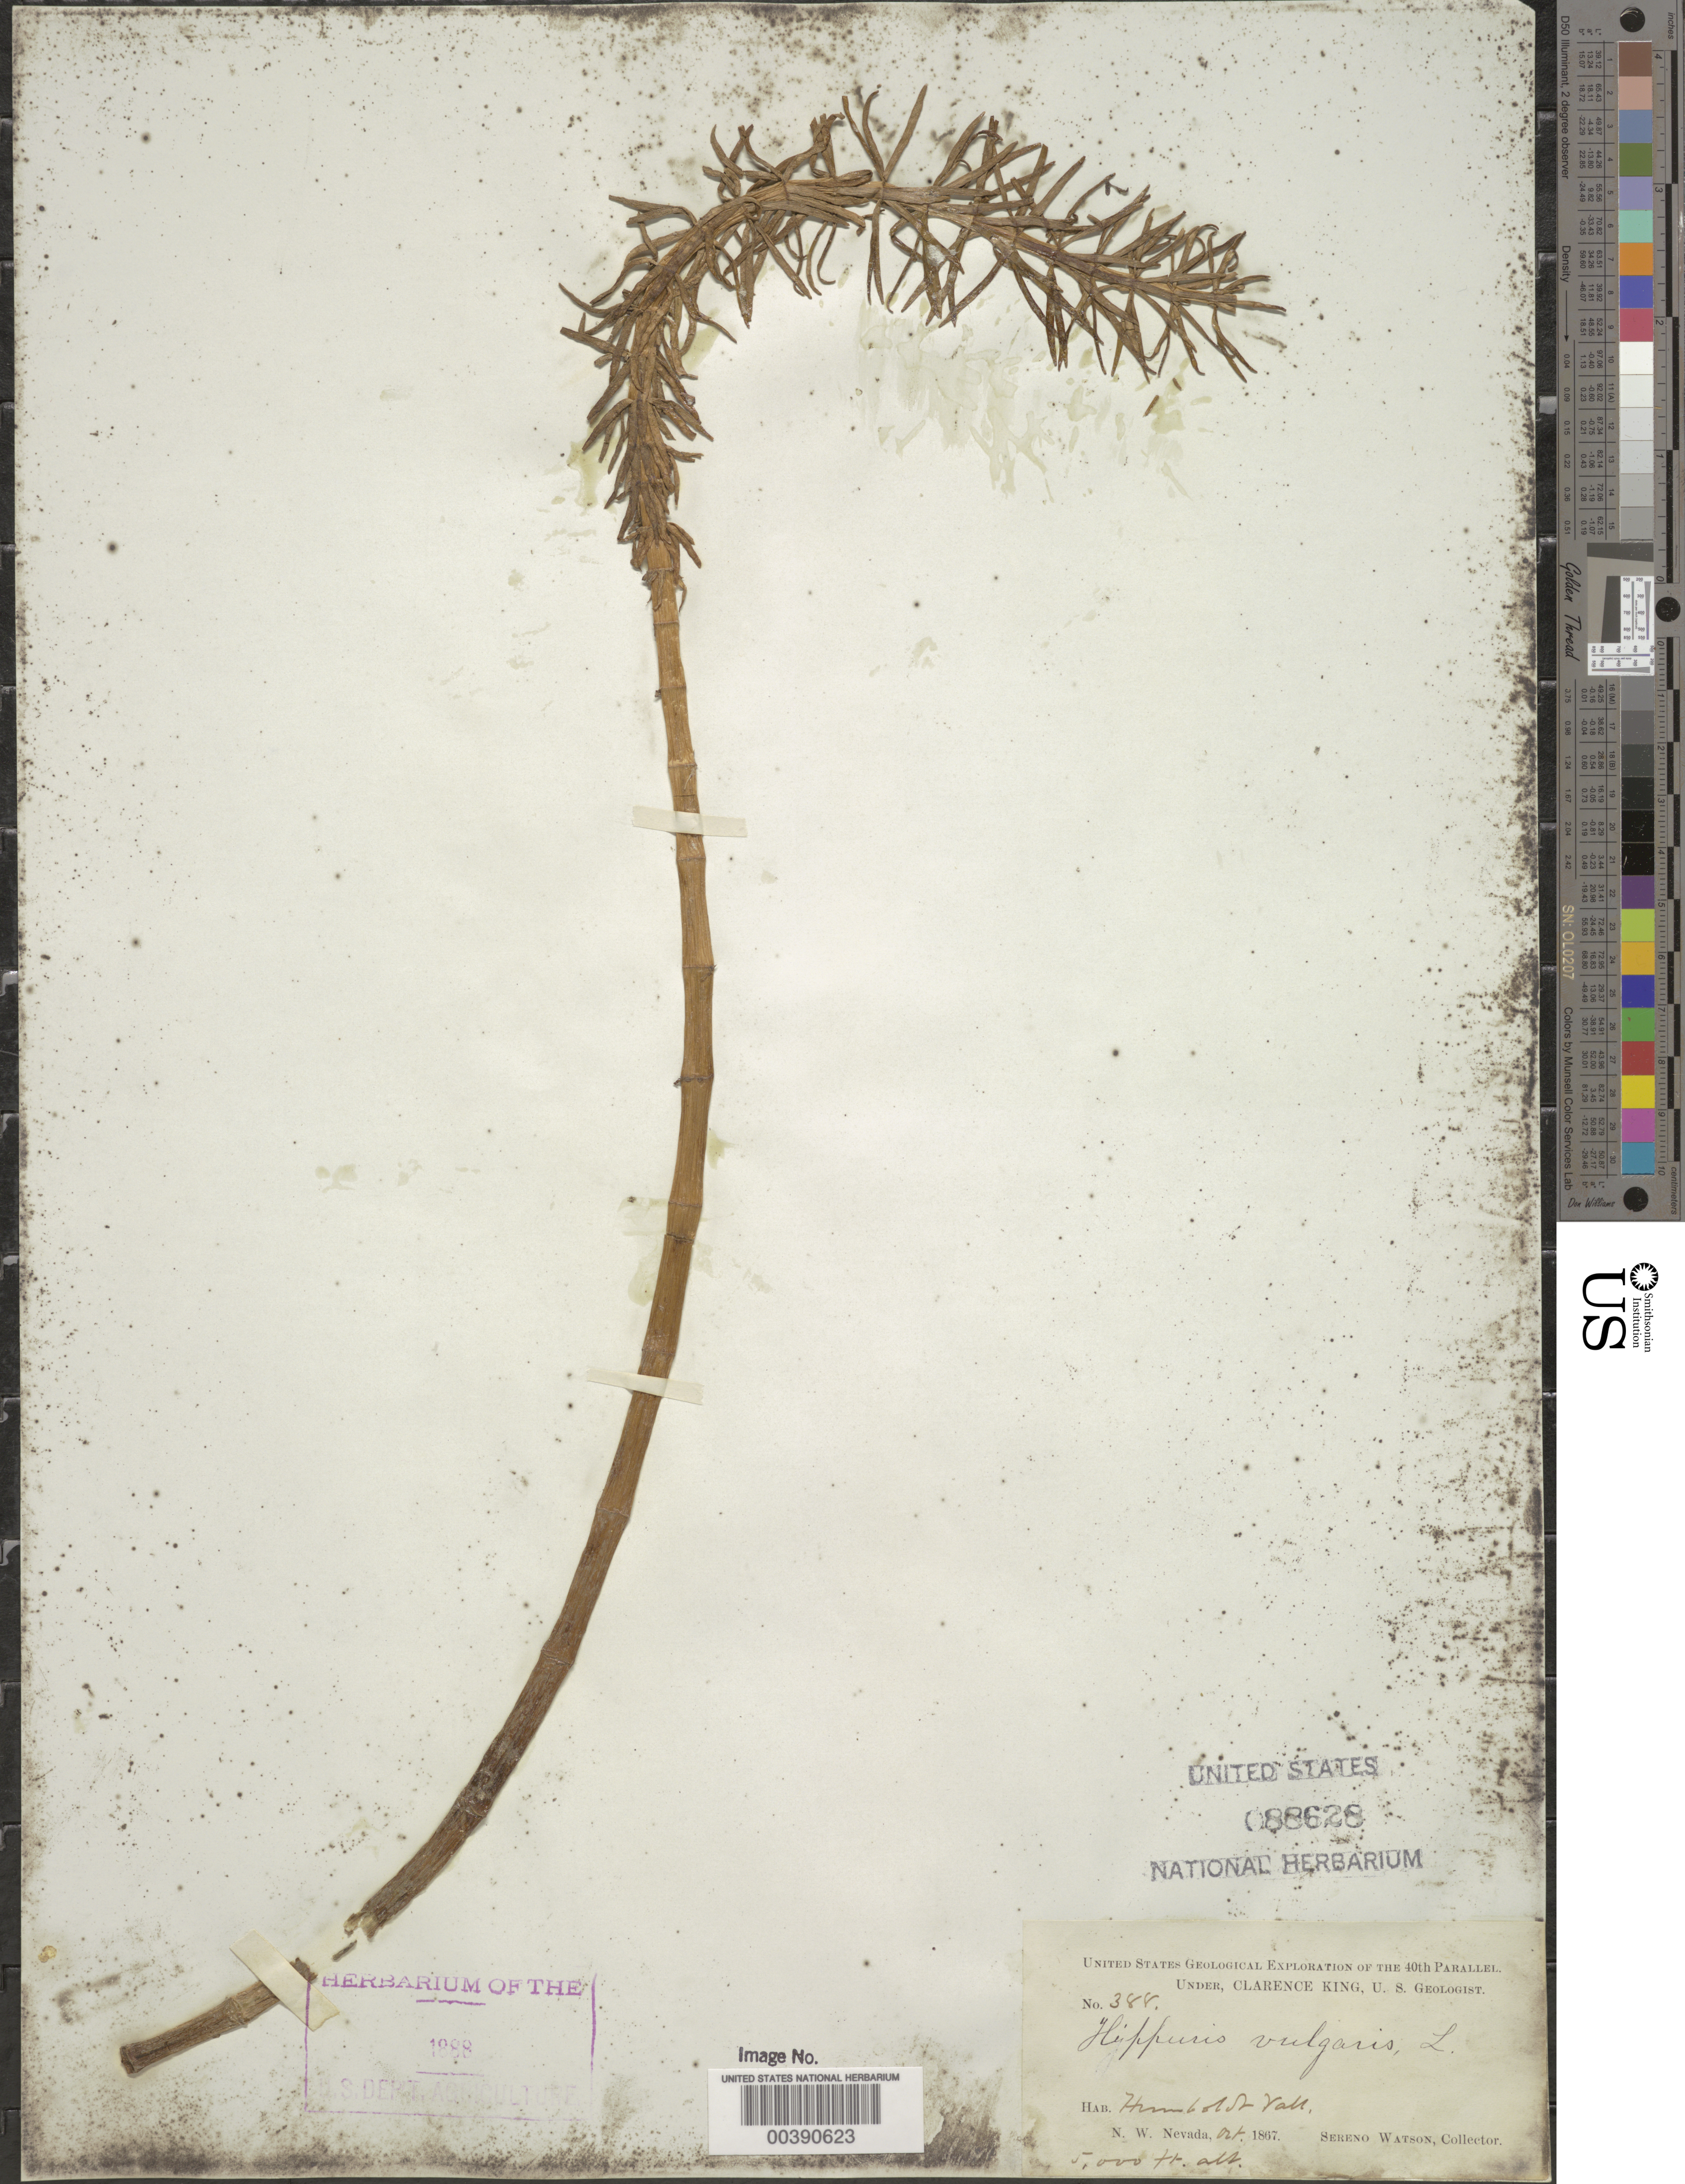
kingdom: Plantae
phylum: Tracheophyta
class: Magnoliopsida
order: Lamiales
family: Plantaginaceae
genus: Hippuris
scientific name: Hippuris vulgaris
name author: L.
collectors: S. Watson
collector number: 388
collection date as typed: Oct 1867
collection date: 1867-10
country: United States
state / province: Nevada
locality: Humboldt valley, nw nevada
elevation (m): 1524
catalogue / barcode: US 88628